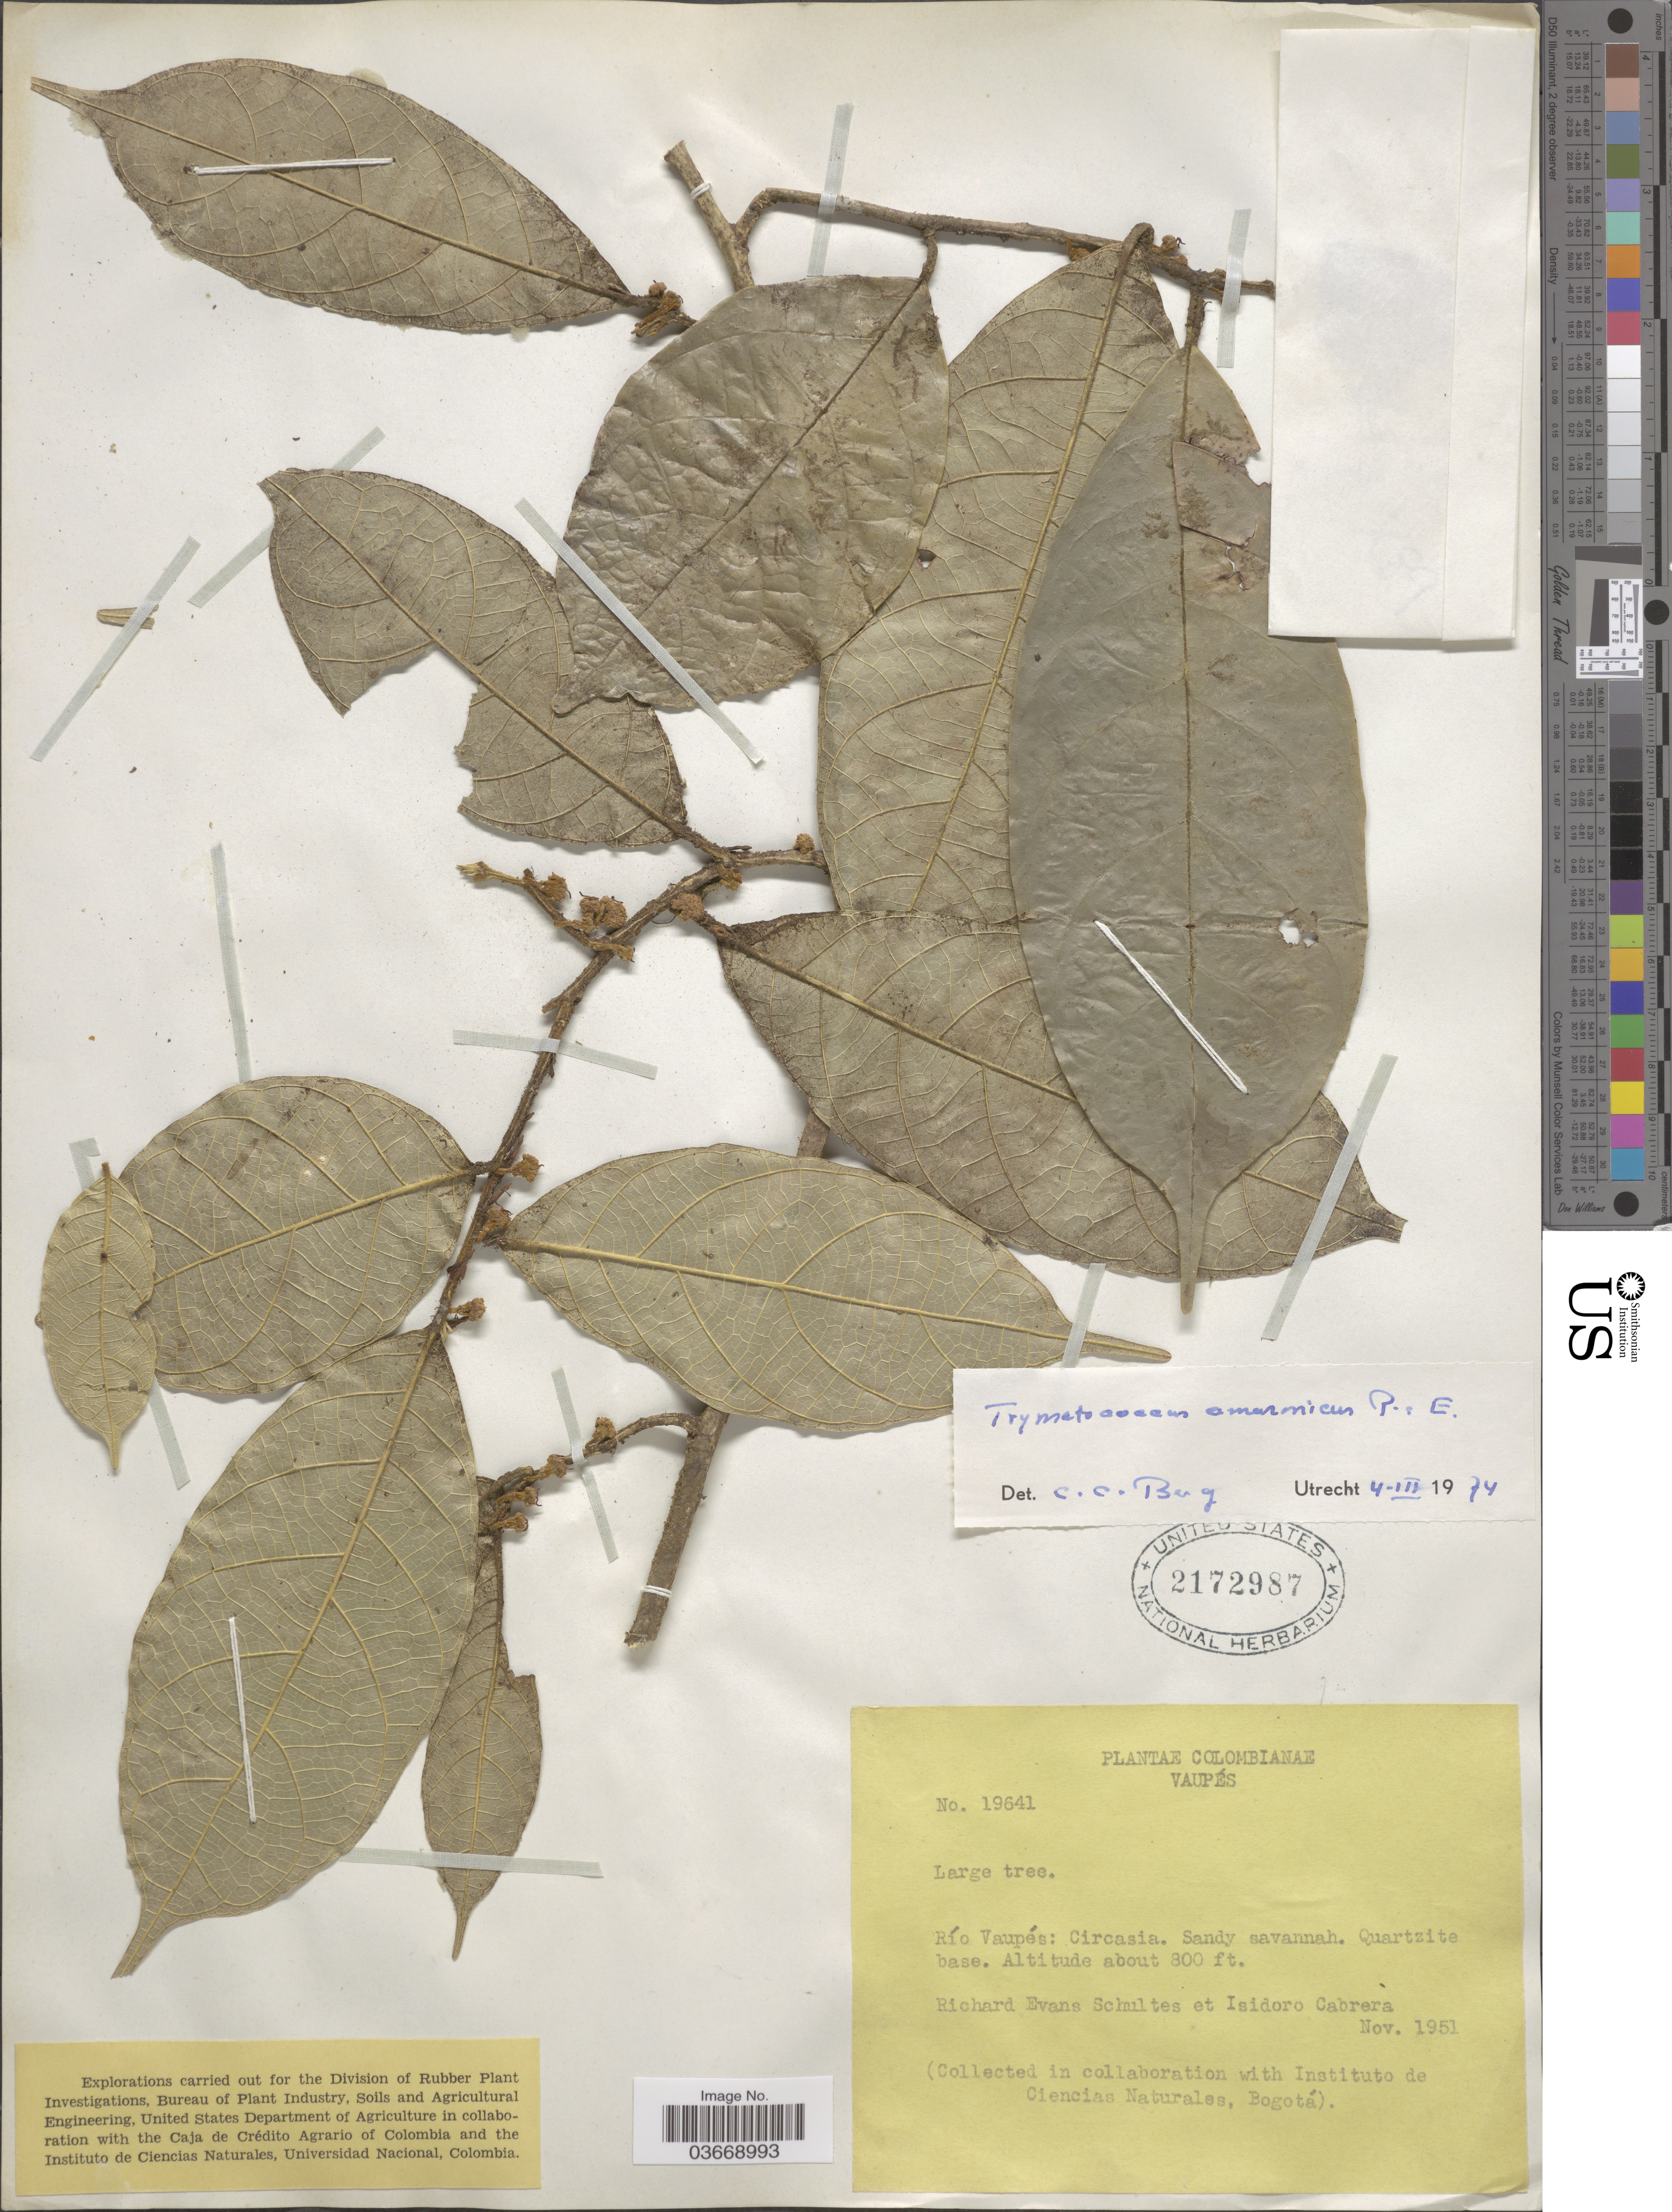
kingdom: Plantae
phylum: Tracheophyta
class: Magnoliopsida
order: Rosales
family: Moraceae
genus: Brosimum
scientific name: Brosimum amazonicum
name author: (Poepp. & Endl.) E. M. Gardner & Zerega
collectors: R. E. Schultes & I. Cabrera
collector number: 19641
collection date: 1951-11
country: Colombia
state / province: Vaupés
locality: Río Vaupés: Circasia. Sandy savannah. Quartzite base.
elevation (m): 244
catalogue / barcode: US 2172987